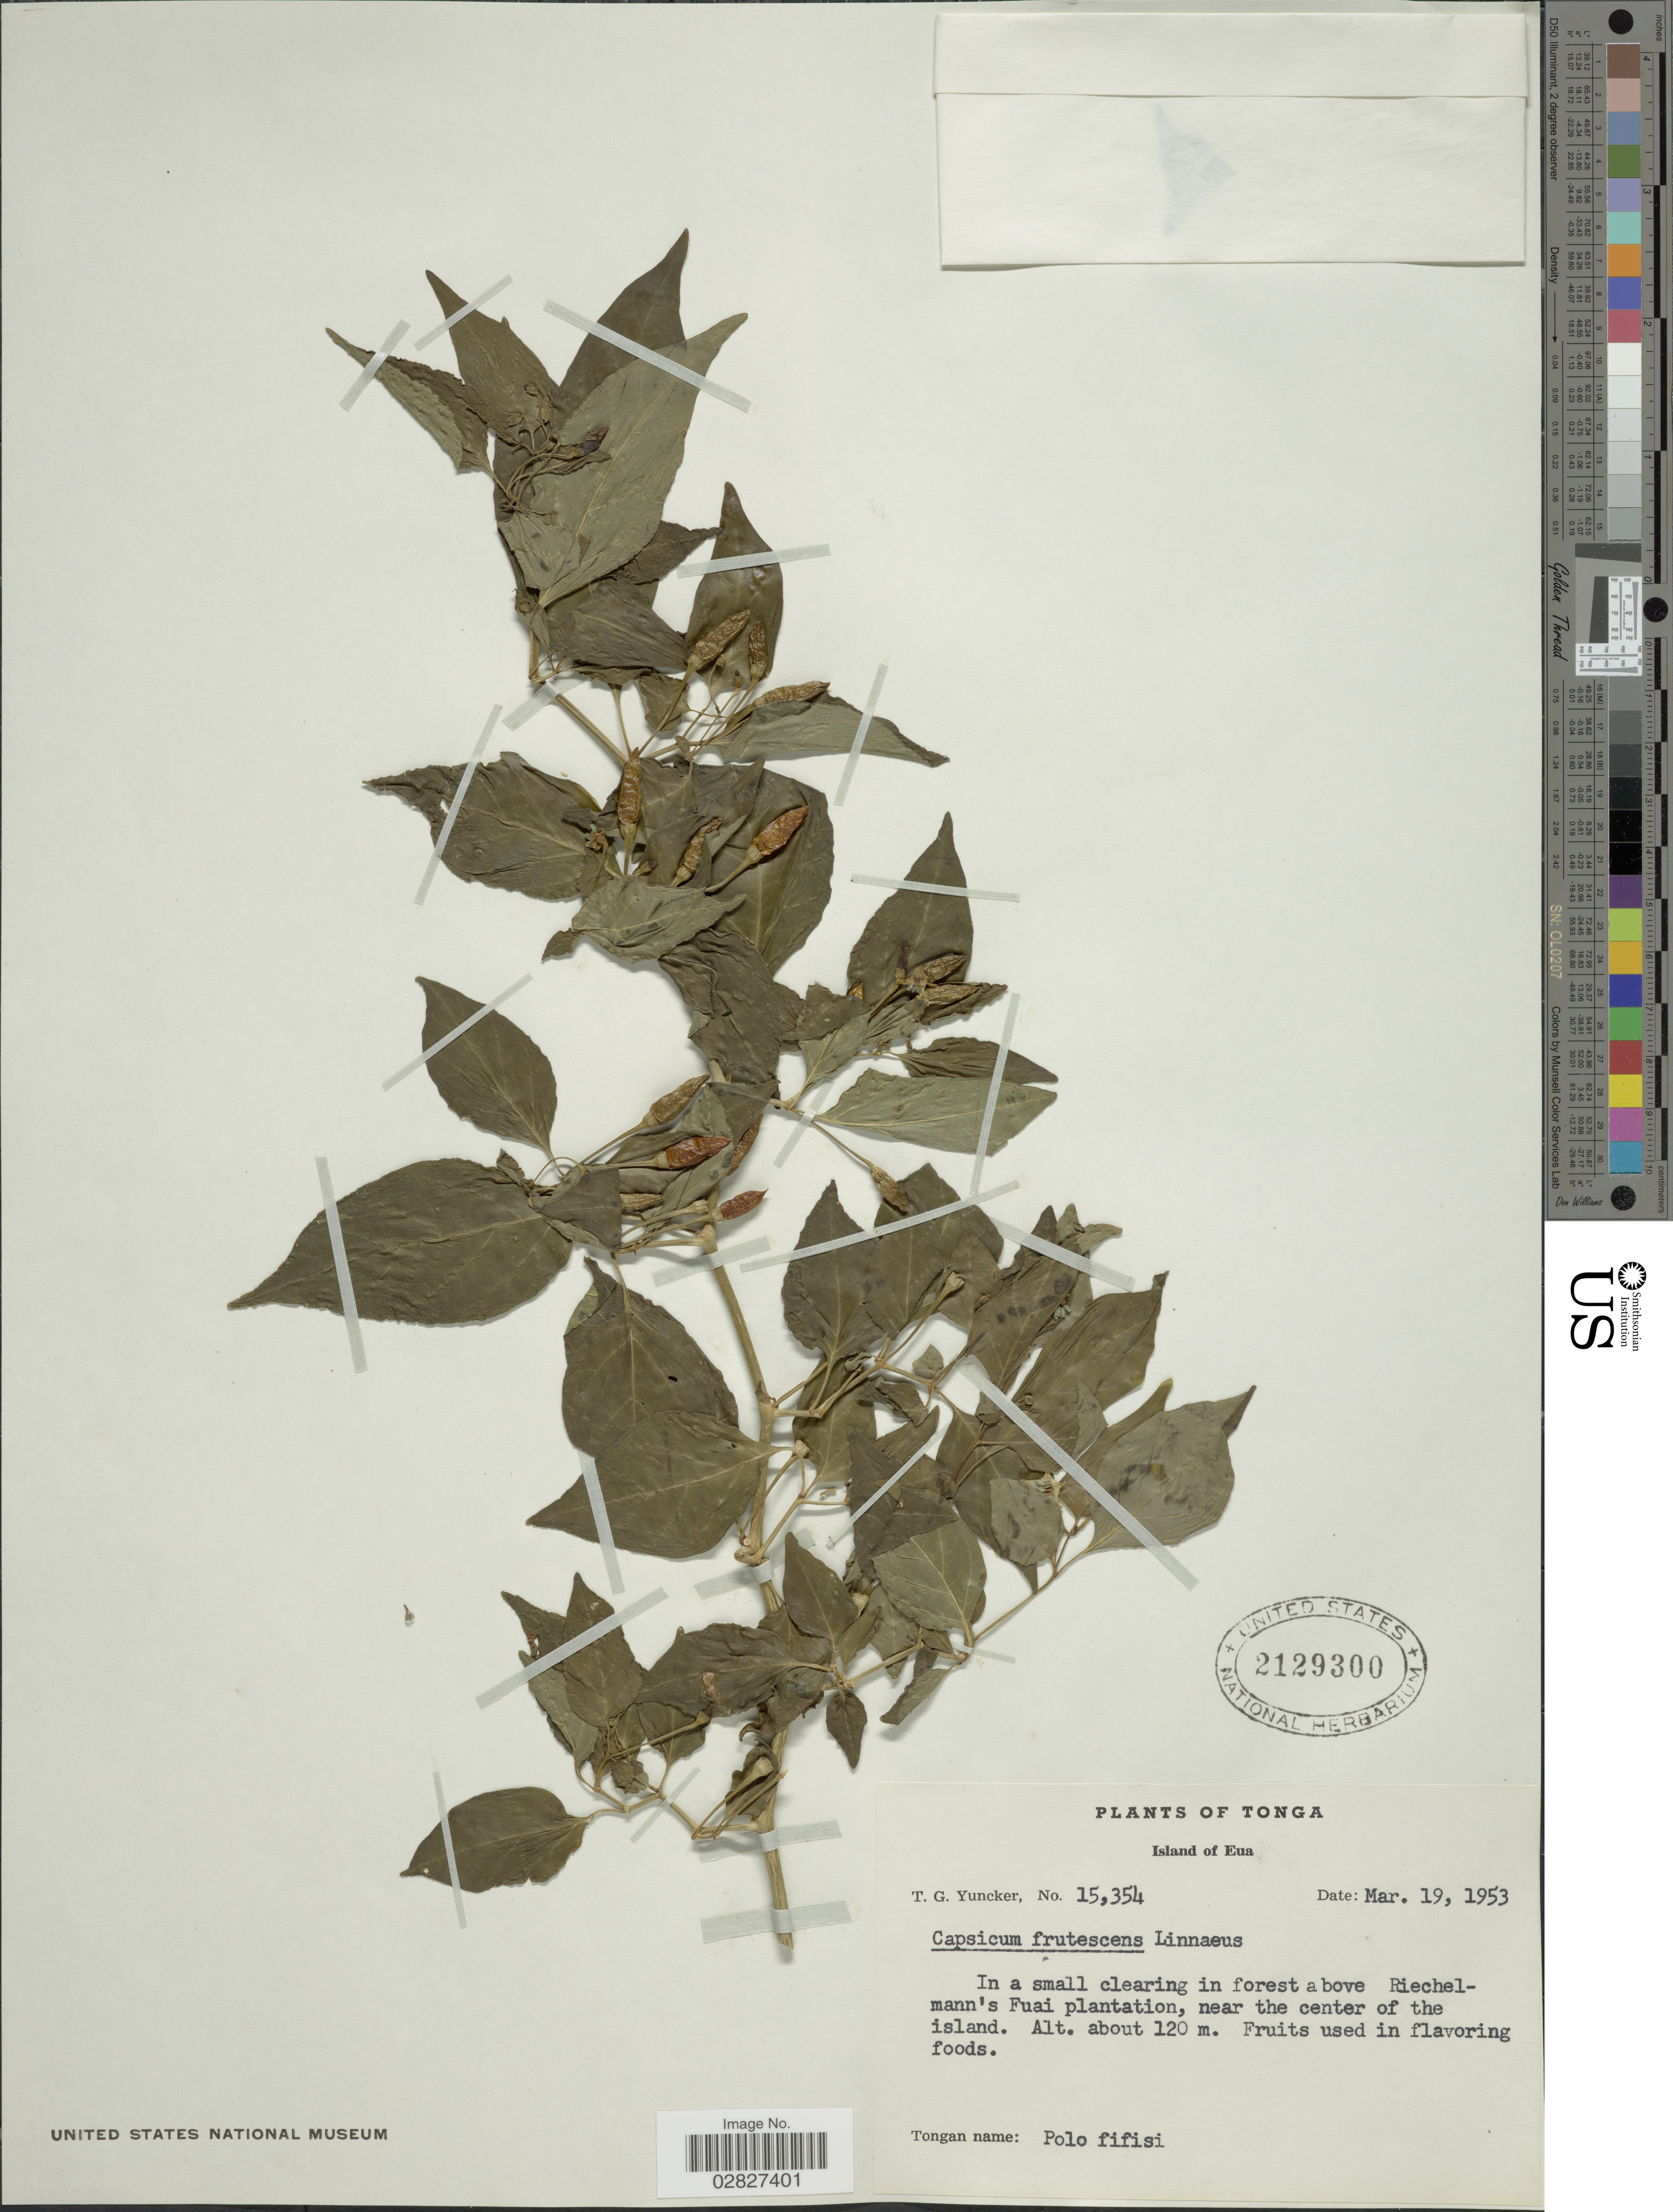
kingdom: Plantae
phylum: Tracheophyta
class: Magnoliopsida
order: Solanales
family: Solanaceae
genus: Capsicum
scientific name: Capsicum frutescens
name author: L.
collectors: T. G. Yuncker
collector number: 15354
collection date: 1953-03-19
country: Tonga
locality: Island of Eua. In a small clearing in forest above Riechelmann's Fuai plantation, near the center of the island.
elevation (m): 120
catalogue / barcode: US 2129300